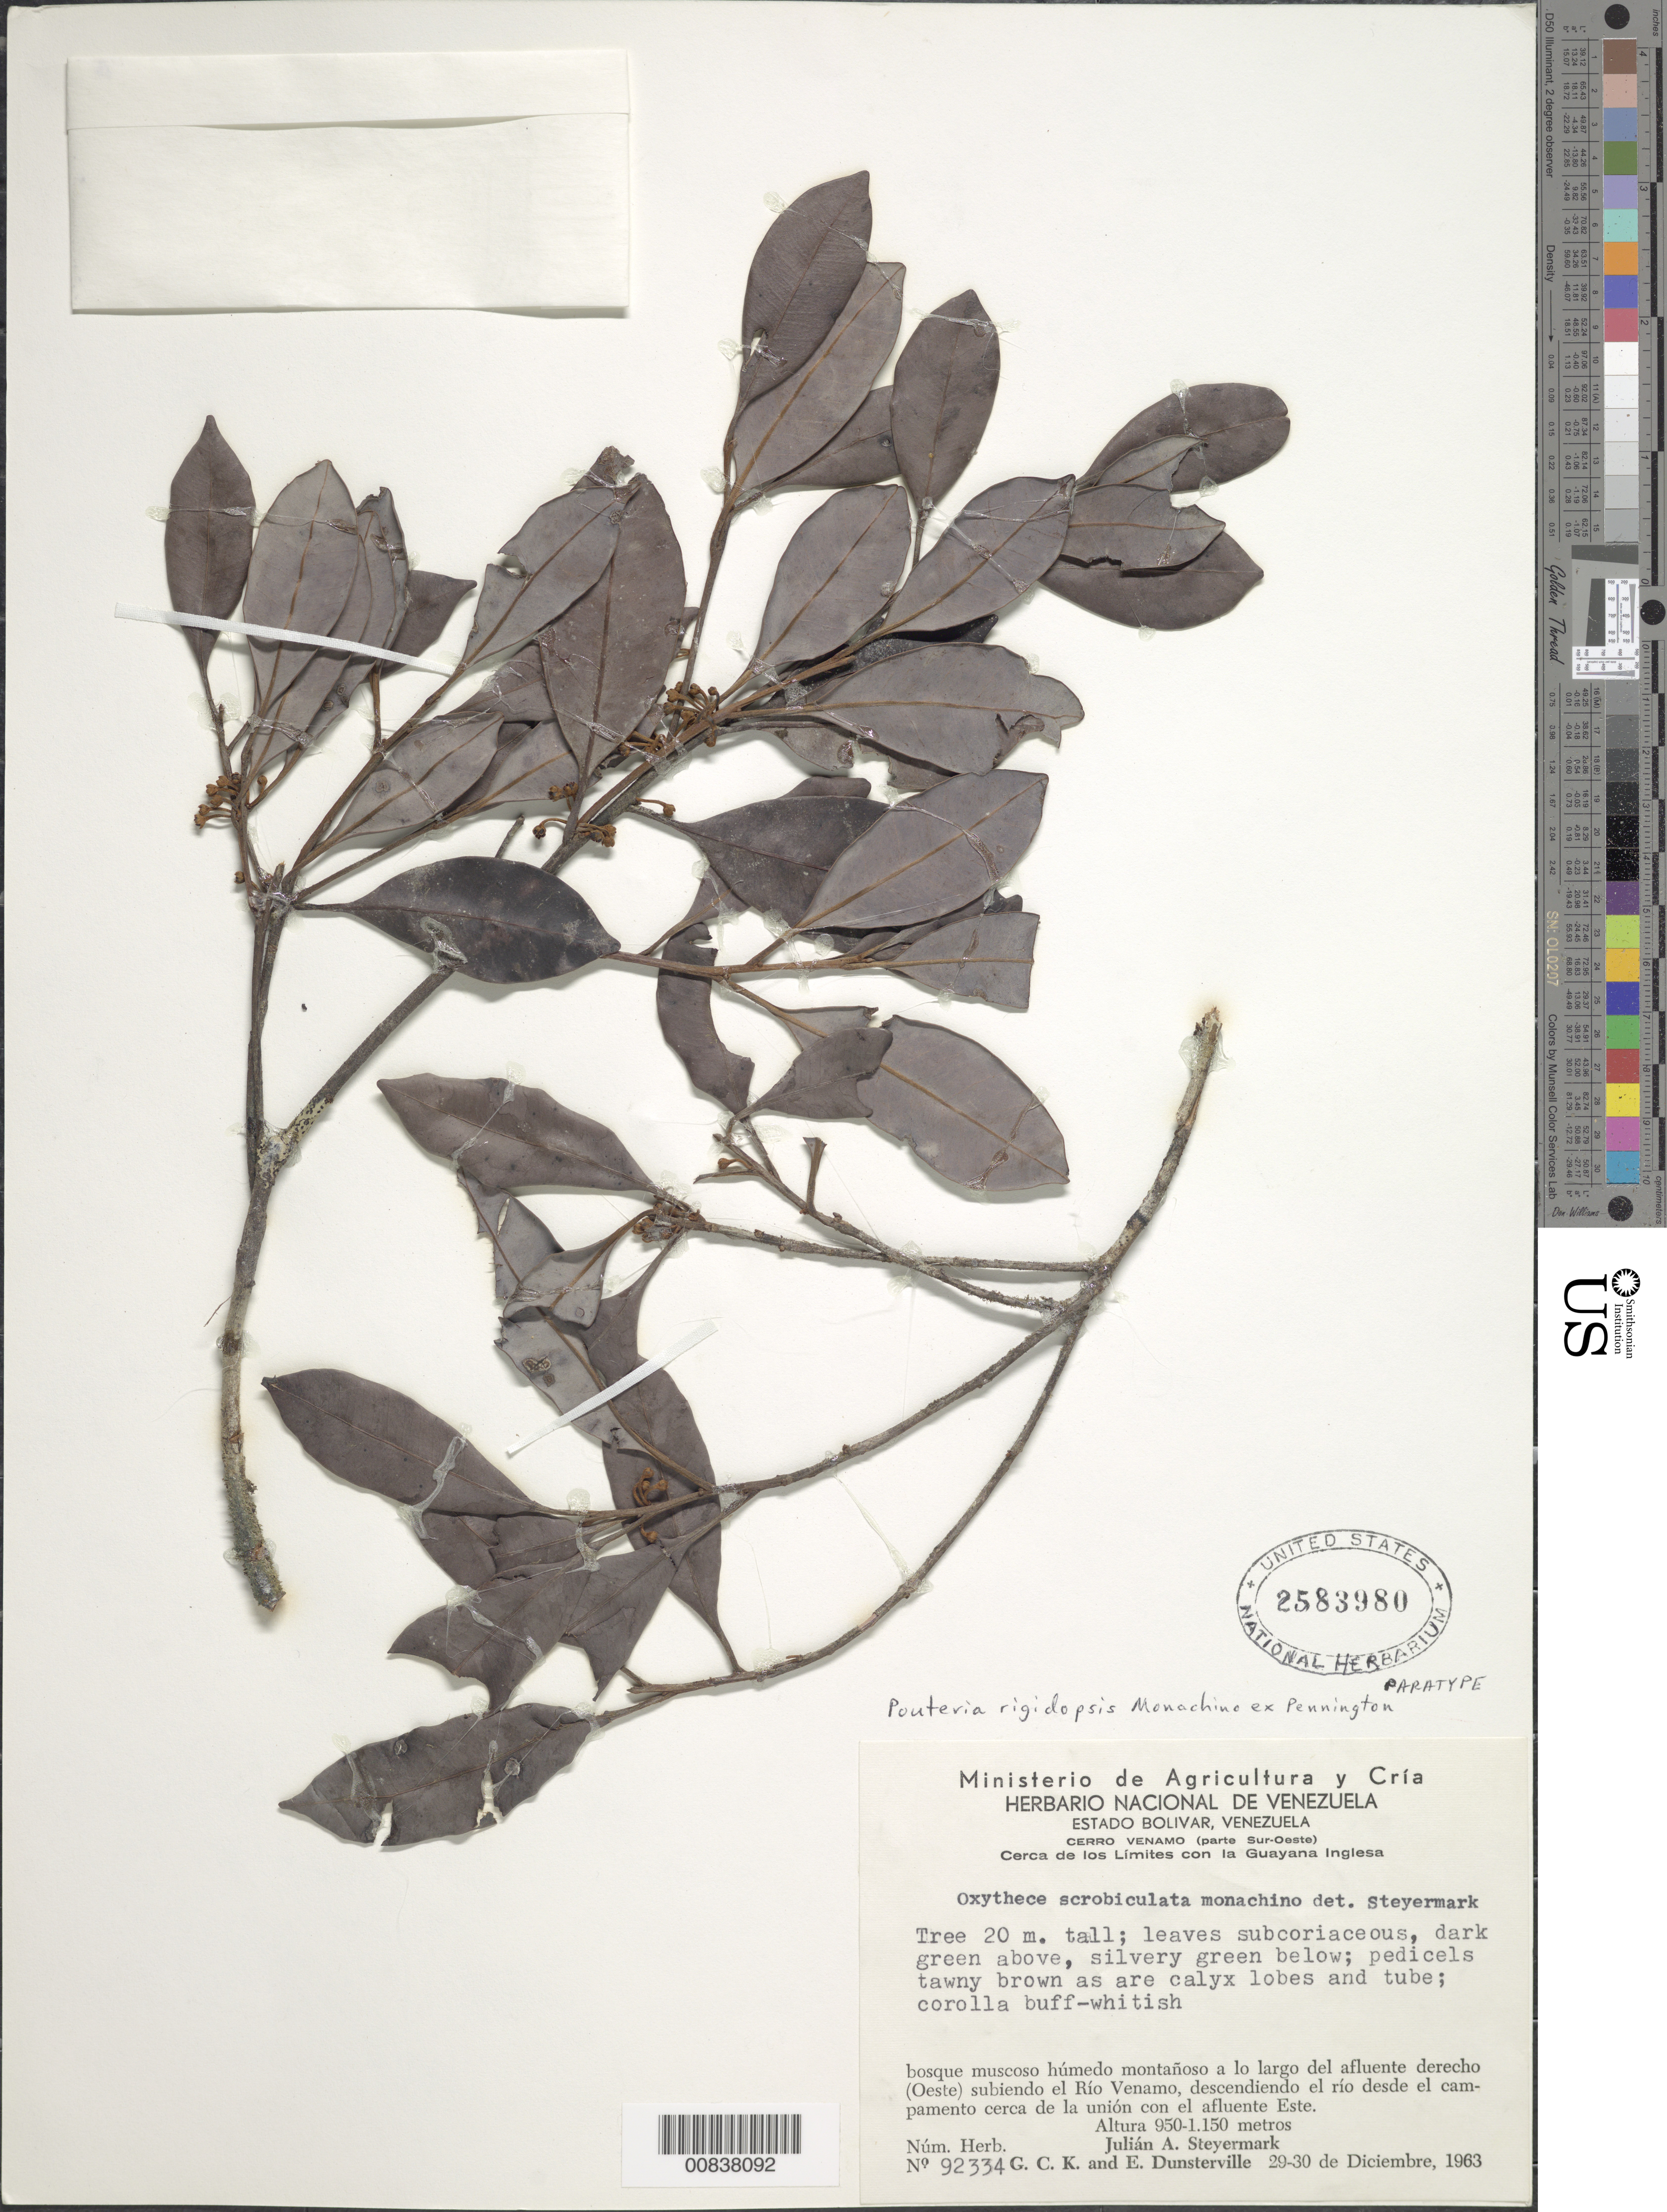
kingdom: Plantae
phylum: Tracheophyta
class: Magnoliopsida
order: Ericales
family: Sapotaceae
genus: Pouteria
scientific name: Pouteria rigidopsis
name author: Monach. ex T.D. Penn.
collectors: J. Steyermark, G. C. K. Dunsterville & E. Dunsterville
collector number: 92334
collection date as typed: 29-Dec-63 to 30-Dec-63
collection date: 1963-12-29/1963-12-30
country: Venezuela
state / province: Bolívar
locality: Cerro Venamo (parte Sur-Oeste), Río Venamo, a lo largo del afluente derecho (Oeste) subiendo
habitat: Bosque muscoso humedo montanoso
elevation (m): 950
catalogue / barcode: US 2583980